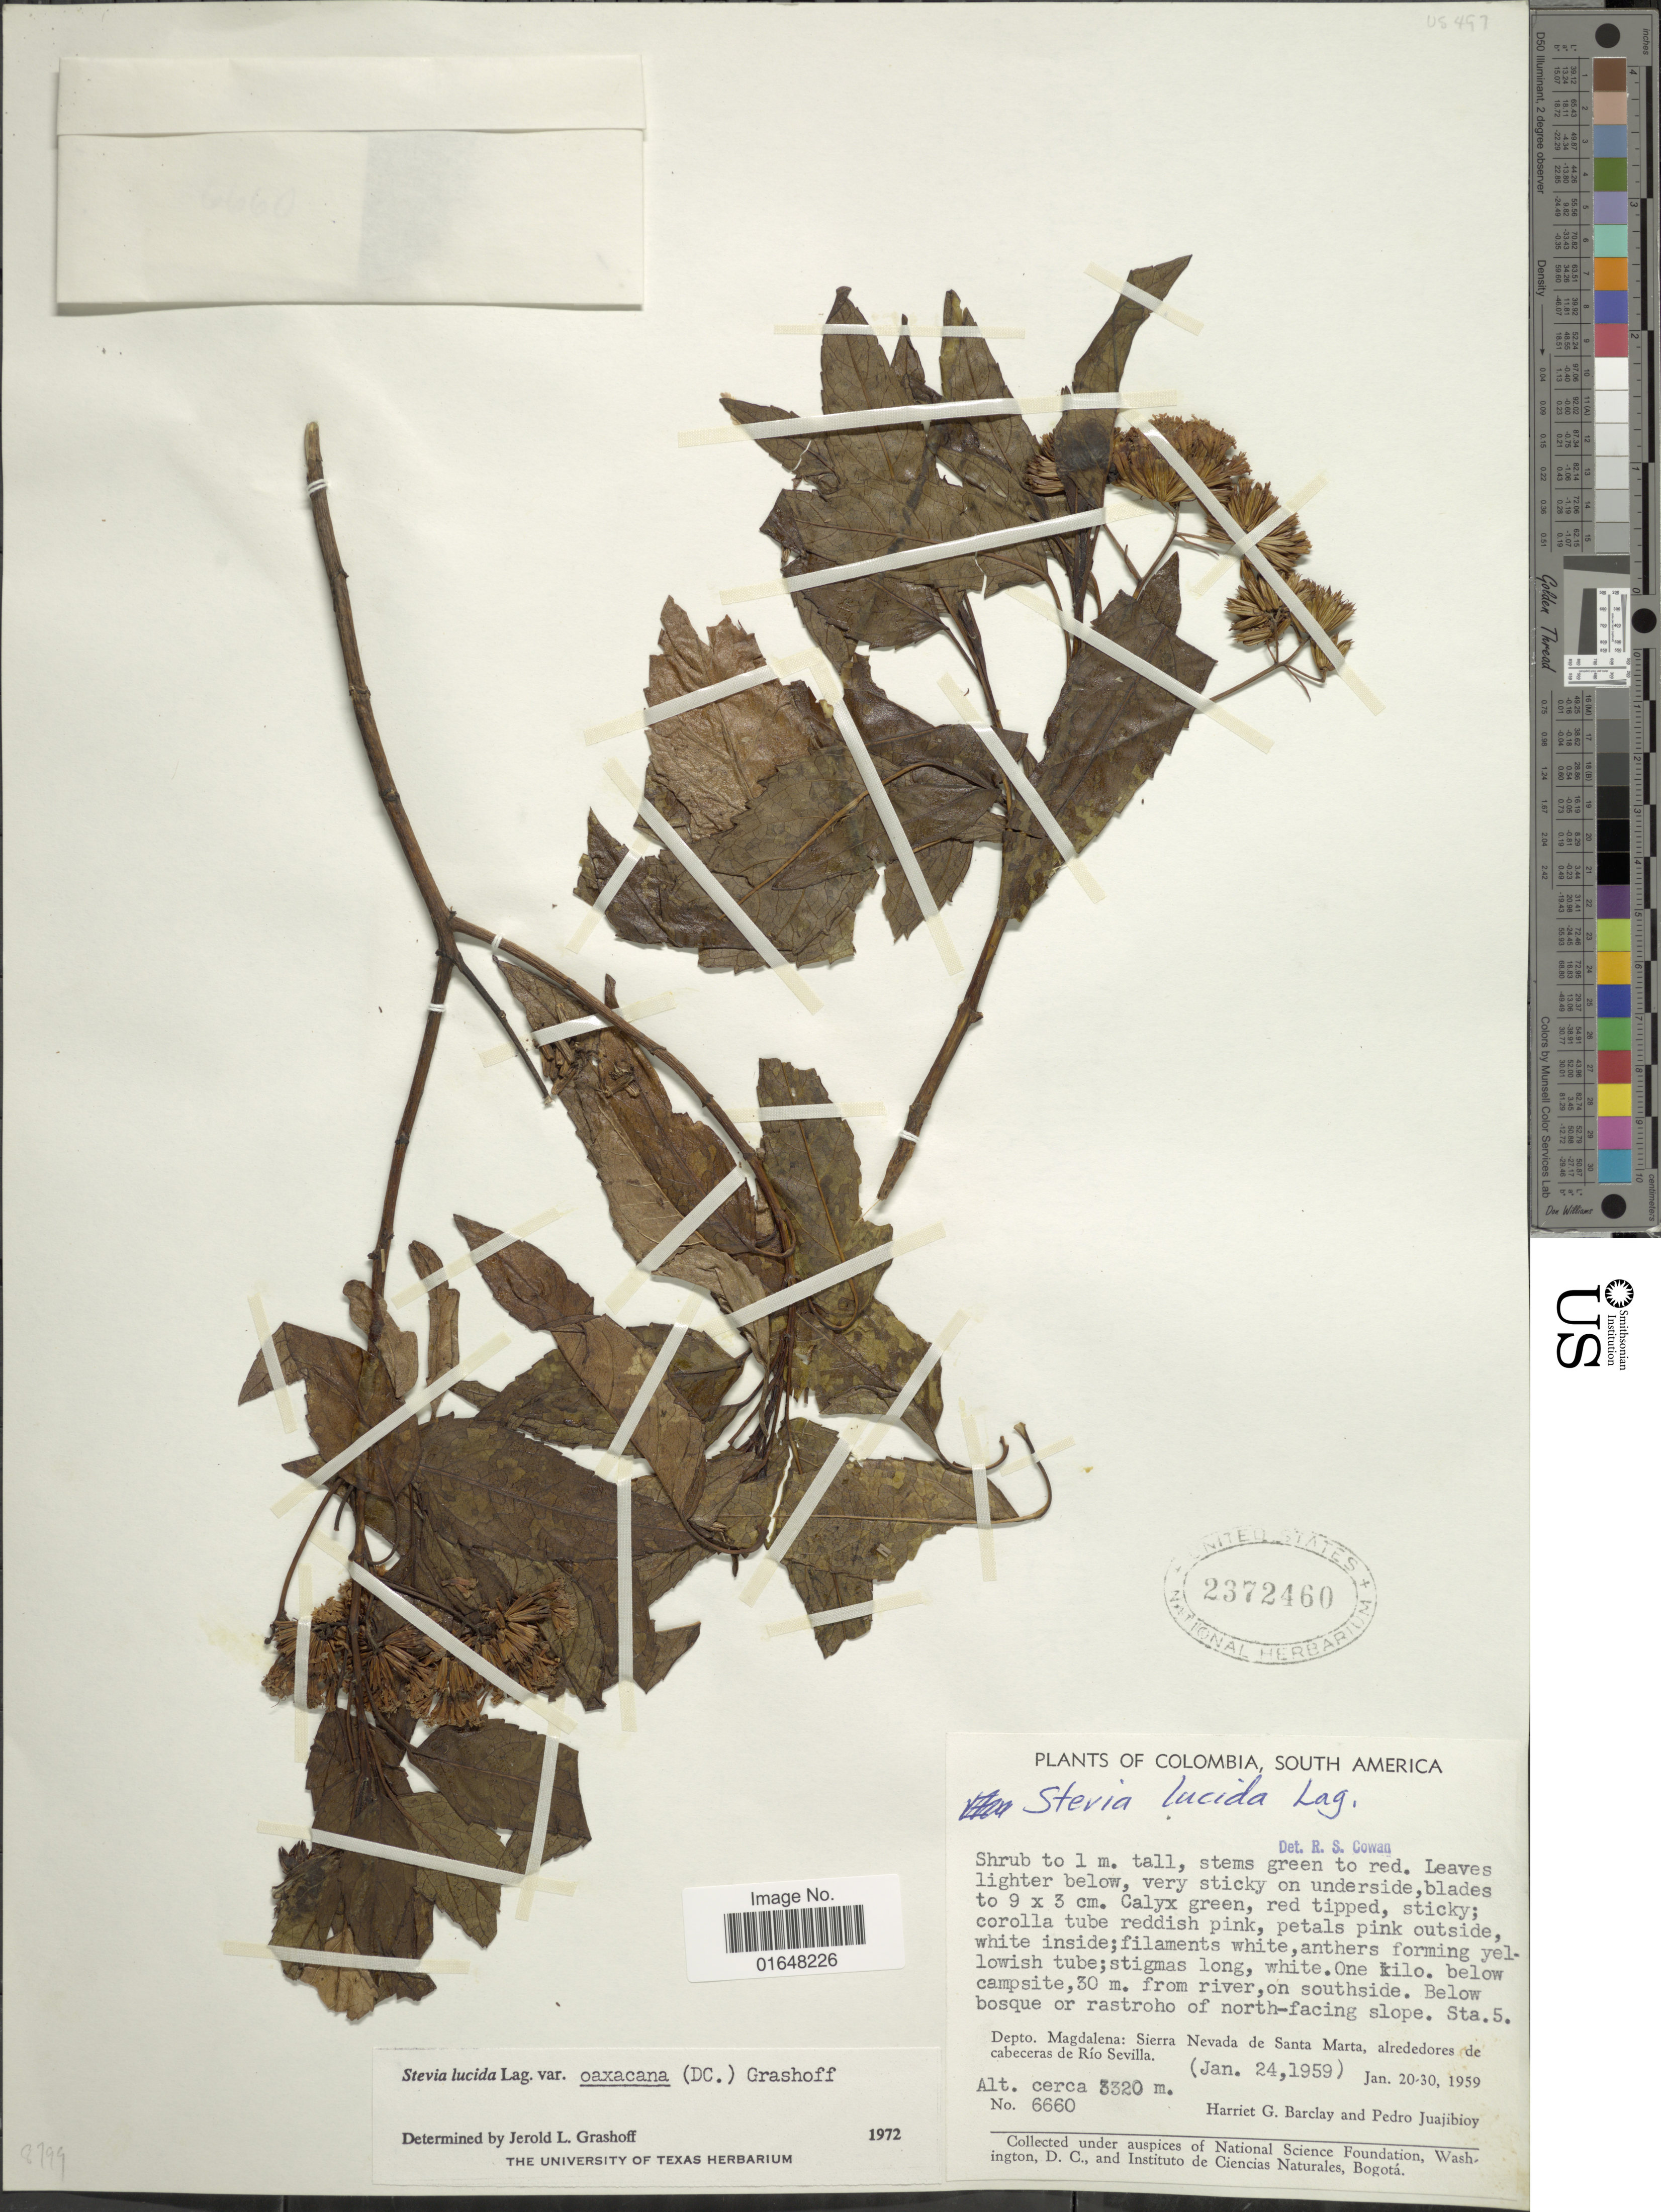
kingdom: Plantae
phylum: Tracheophyta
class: Magnoliopsida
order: Asterales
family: Asteraceae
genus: Stevia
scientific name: Stevia lucida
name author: Lag.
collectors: H. G. Barclay & P. Juajibioy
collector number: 6660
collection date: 1959-01-20/1959-01-30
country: Colombia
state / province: Magdalena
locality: South America, Sierra Nevada de Santa Marta, alrededores de cabeceras de Rio Sevilla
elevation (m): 3320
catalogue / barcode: US 2372460